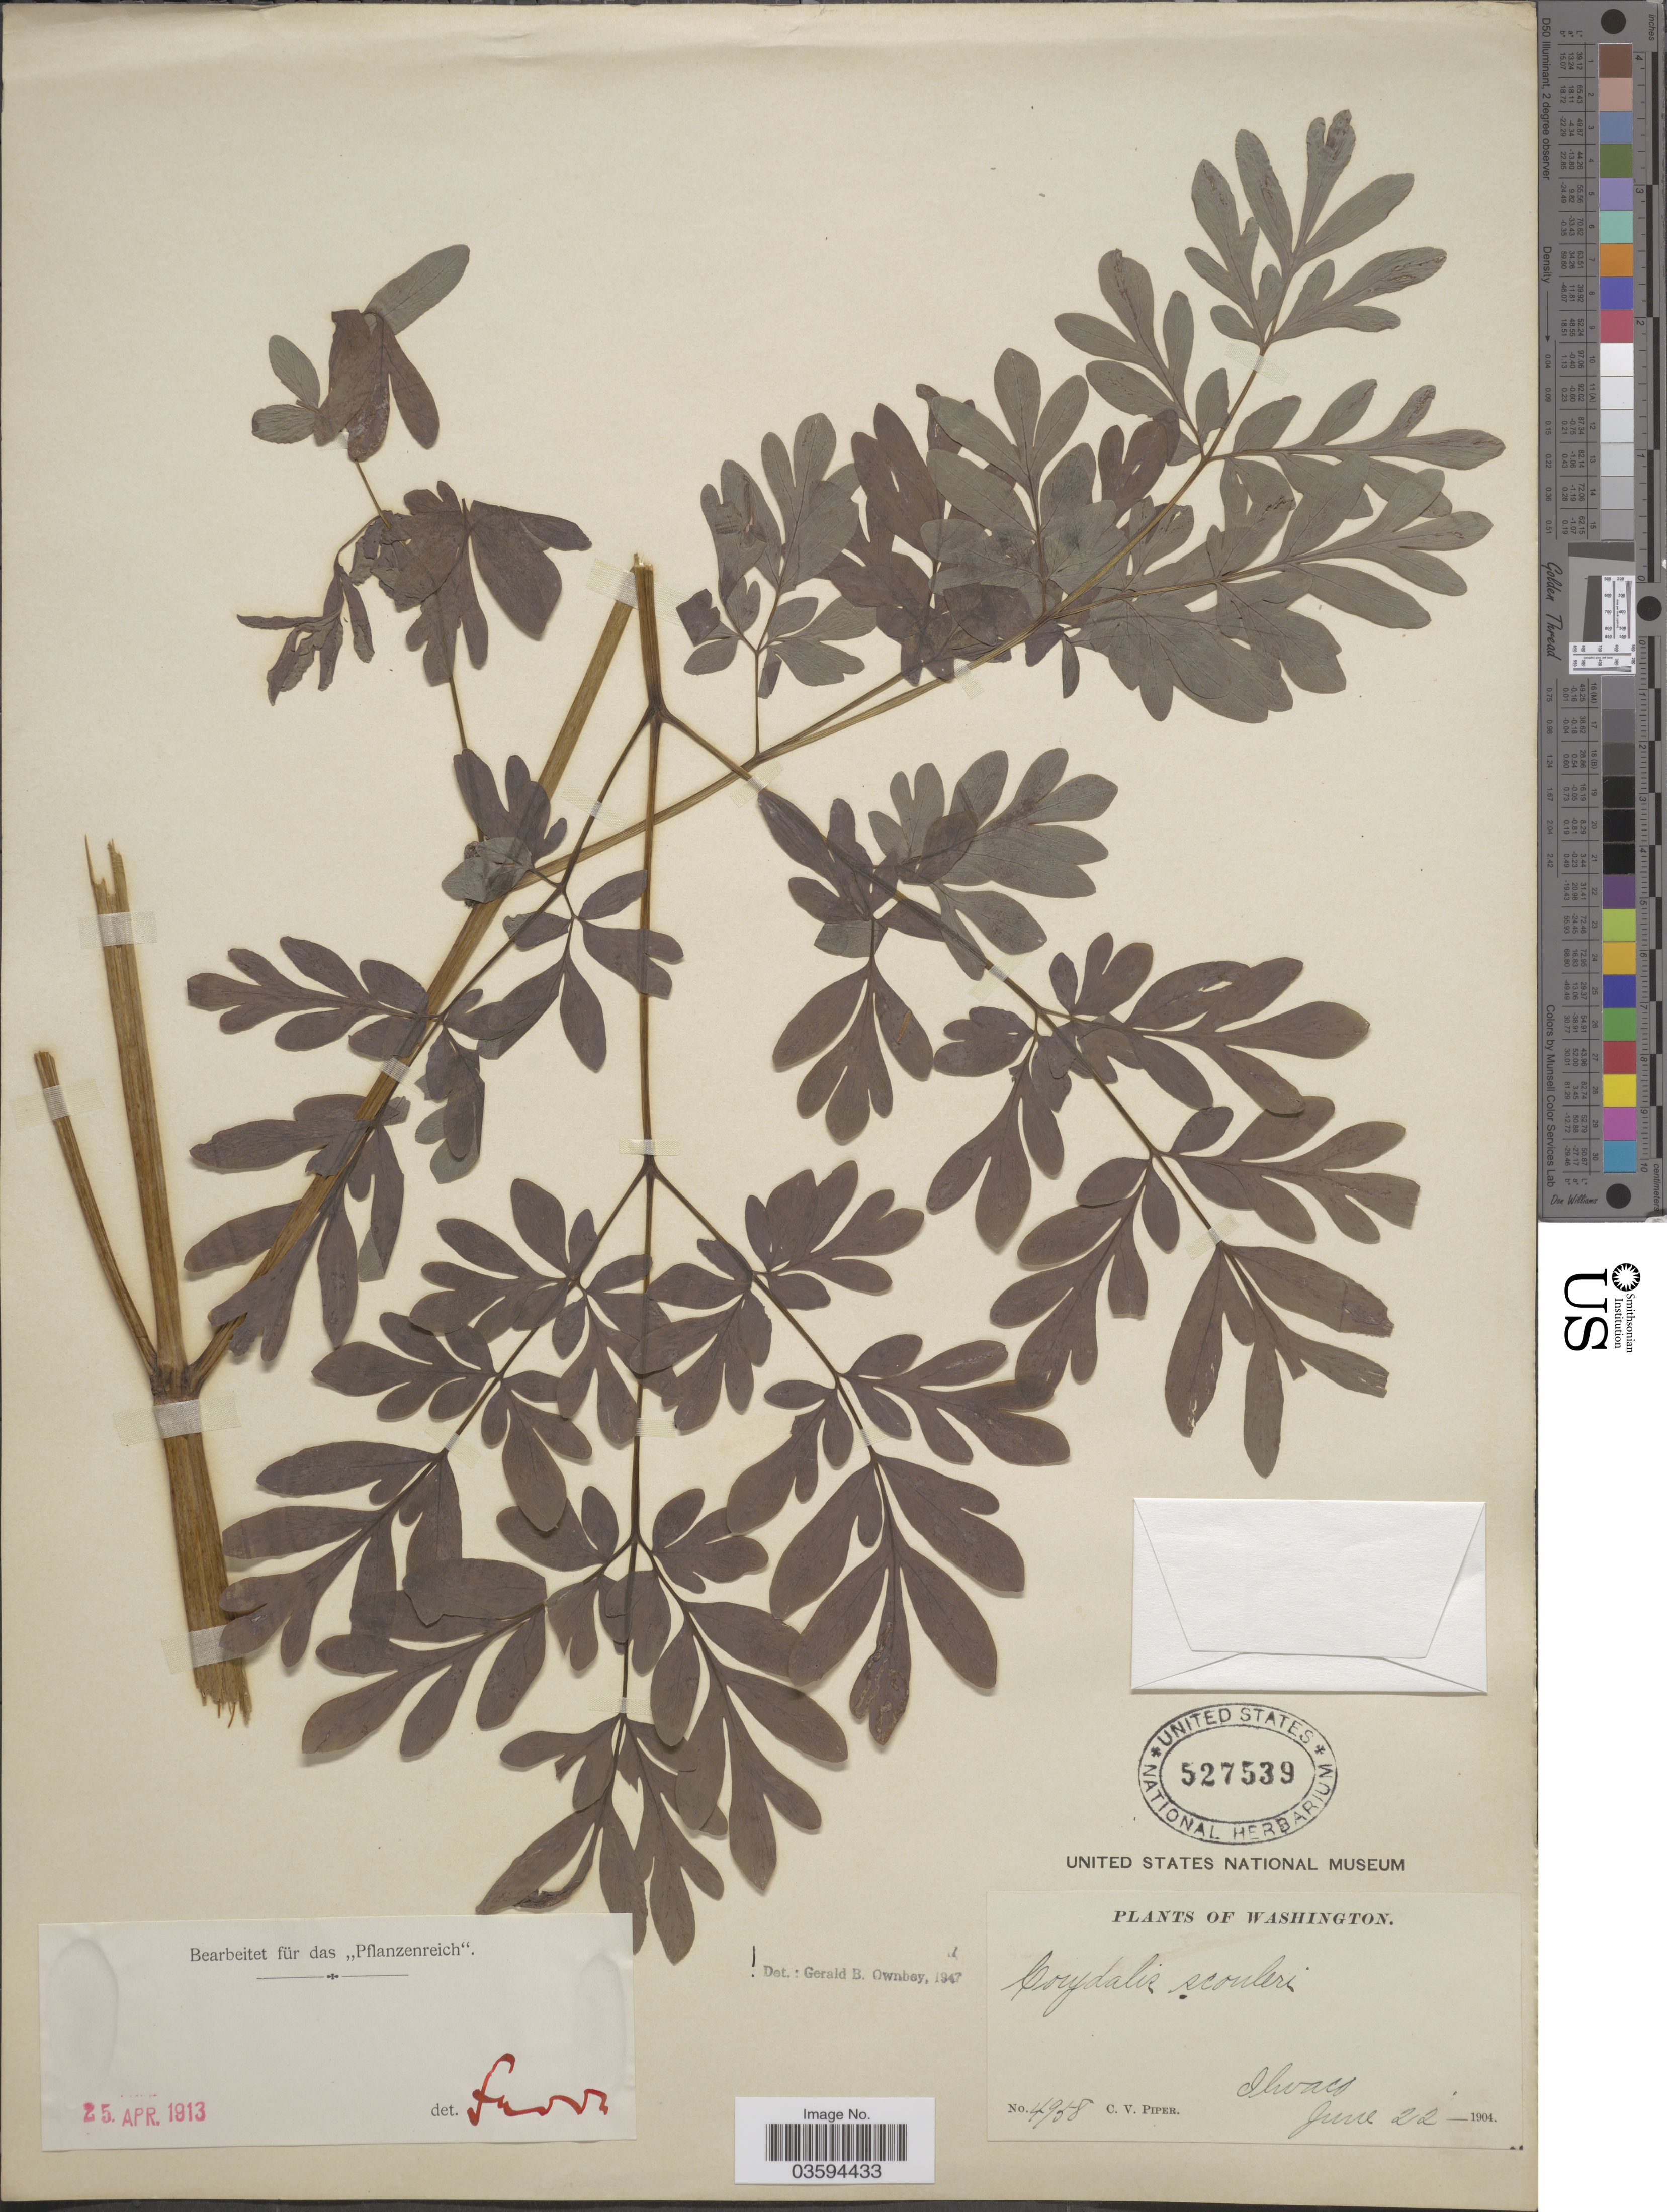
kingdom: Plantae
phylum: Tracheophyta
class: Magnoliopsida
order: Ranunculales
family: Papaveraceae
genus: Corydalis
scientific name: Corydalis scouleri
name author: Hook.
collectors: C. V. Piper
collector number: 4958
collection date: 1904-06-22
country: United States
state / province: Washington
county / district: Pacific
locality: Ilwaco.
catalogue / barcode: US 527539